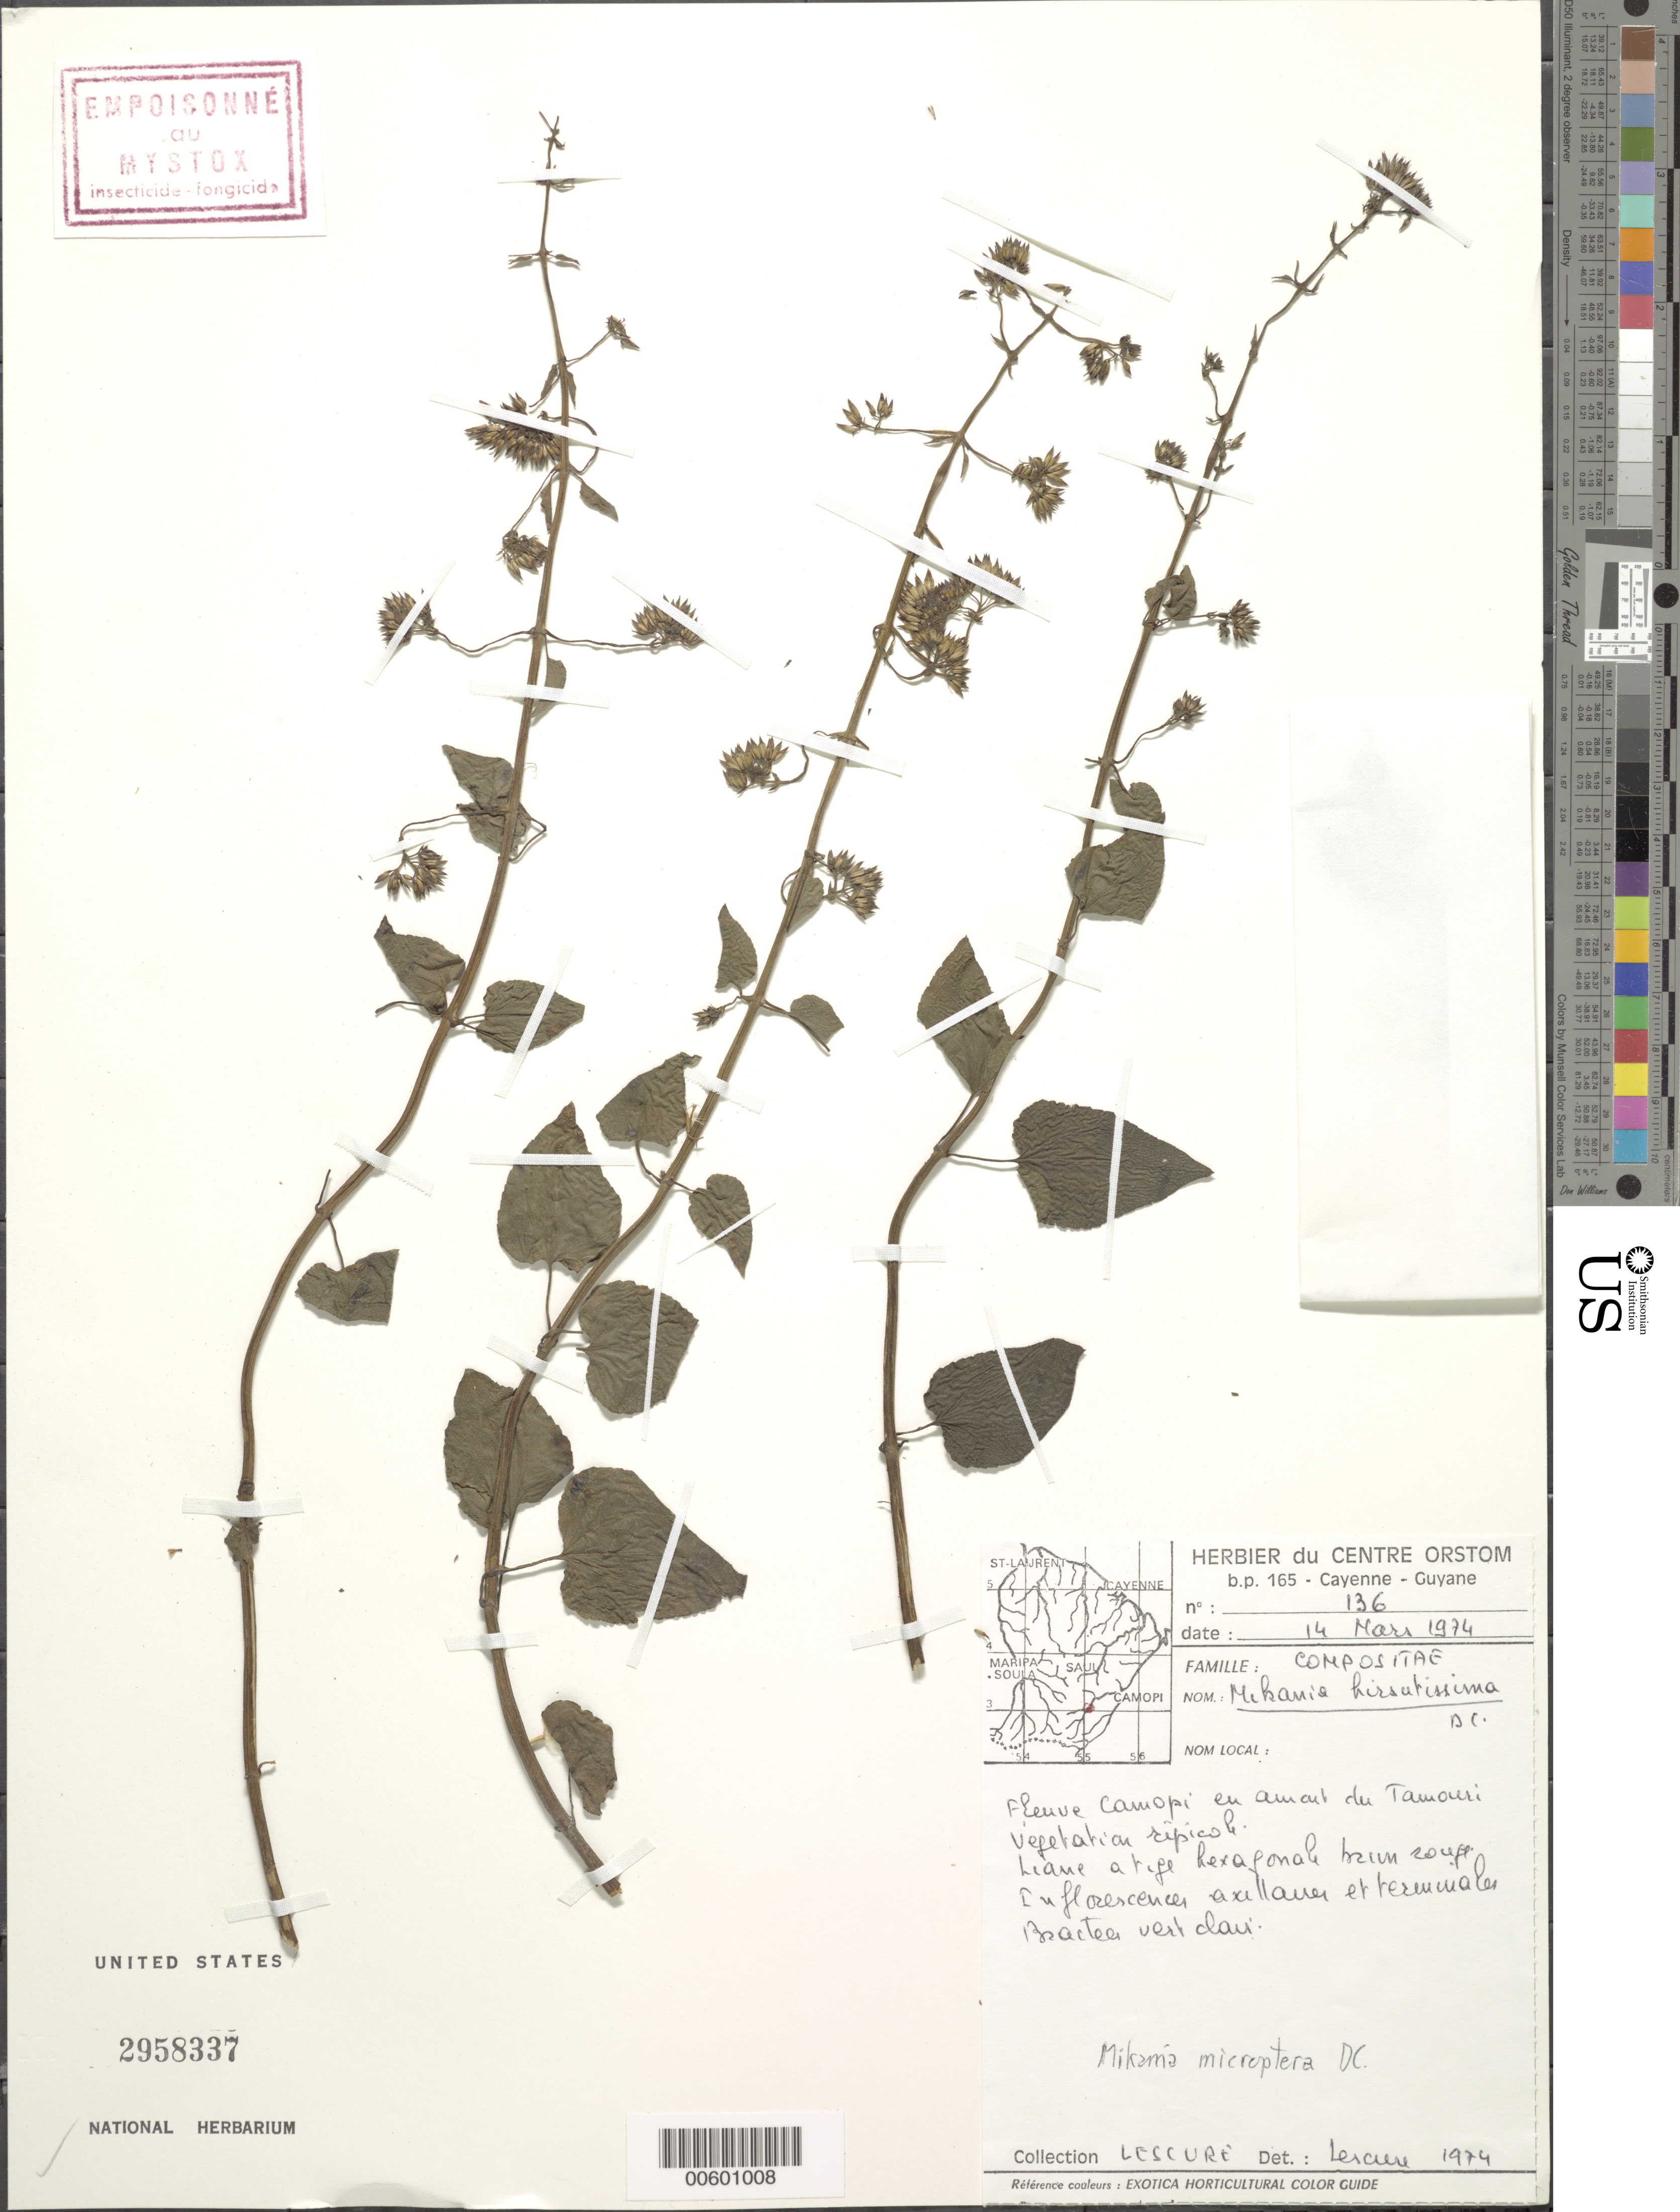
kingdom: Plantae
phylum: Tracheophyta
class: Magnoliopsida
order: Asterales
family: Asteraceae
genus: Mikania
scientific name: Mikania microptera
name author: DC.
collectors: J.-P. Lescure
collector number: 136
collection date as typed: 14-Mar-74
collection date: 1974-03-14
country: French Guiana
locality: Camopi R., near confl. with Tamouri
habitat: Vegetation ripicole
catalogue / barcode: US 2958337